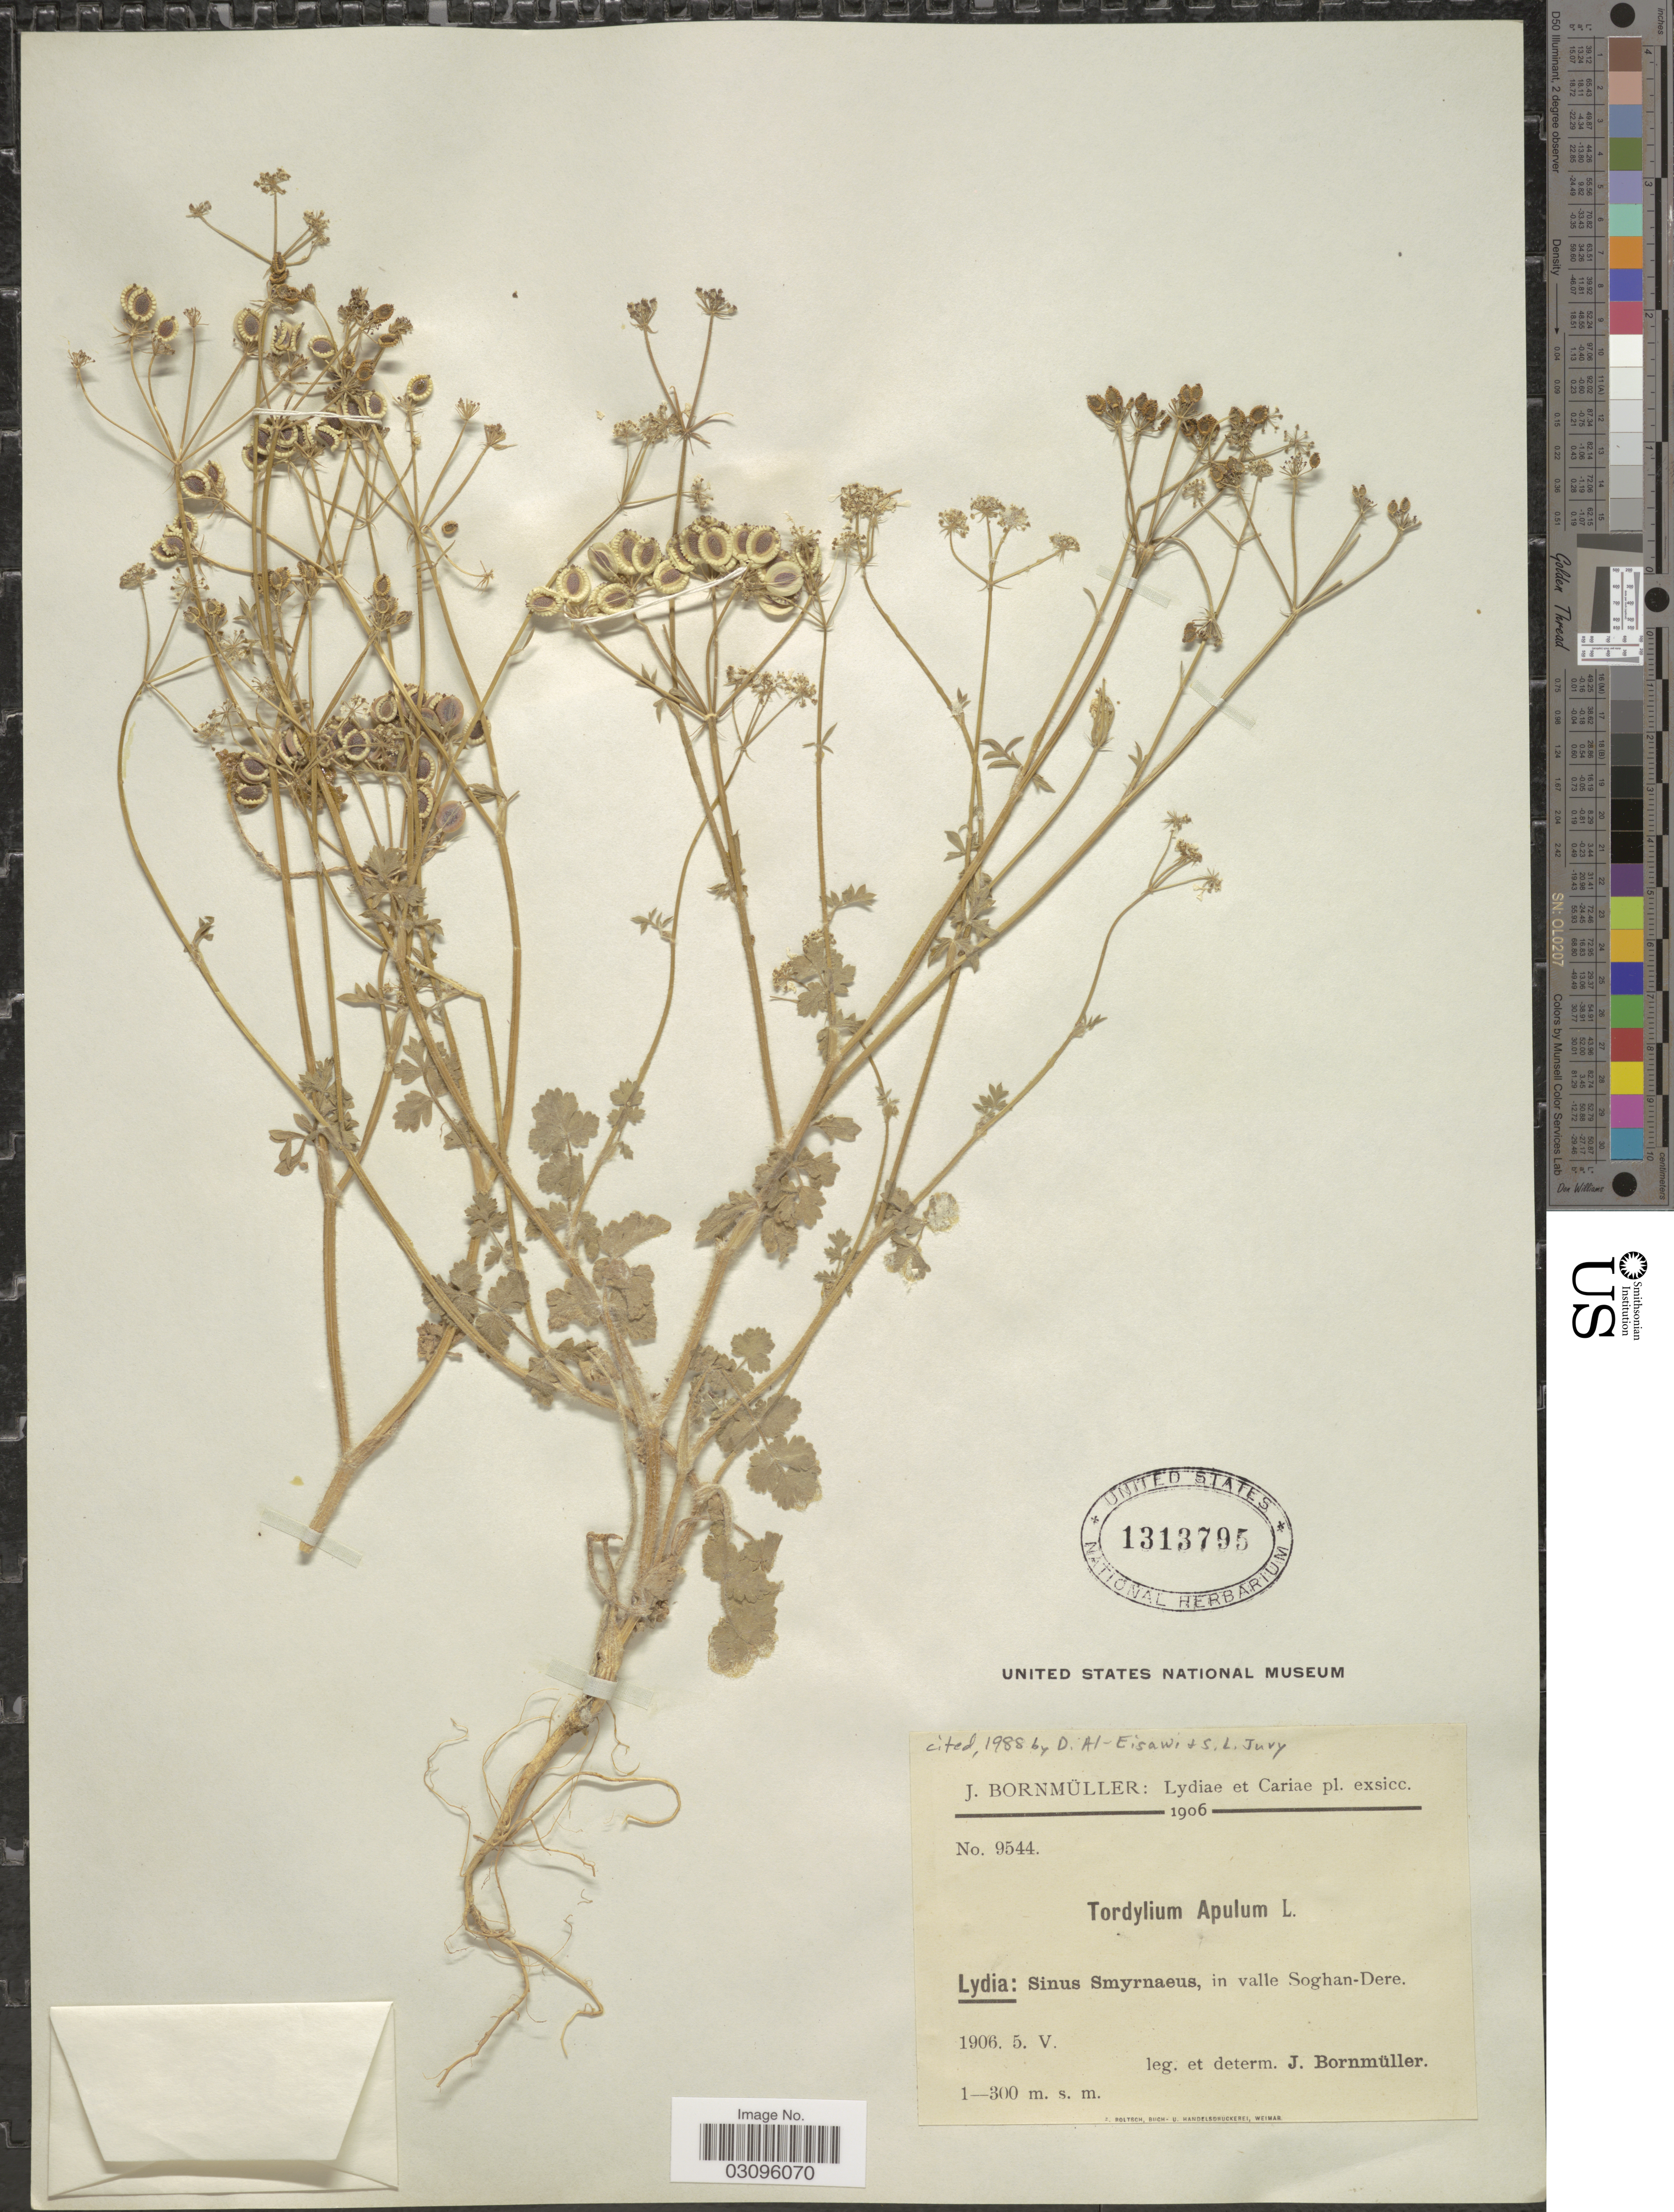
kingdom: Plantae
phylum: Tracheophyta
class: Magnoliopsida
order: Apiales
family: Apiaceae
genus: Tordylium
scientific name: Tordylium apulum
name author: L.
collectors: J. Bornmüller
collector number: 9544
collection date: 1906-05-05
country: Turkey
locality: Lydia: Sinus Smyrnaeus, in valle Soghan-Dere.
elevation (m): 100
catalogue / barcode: US 1313795